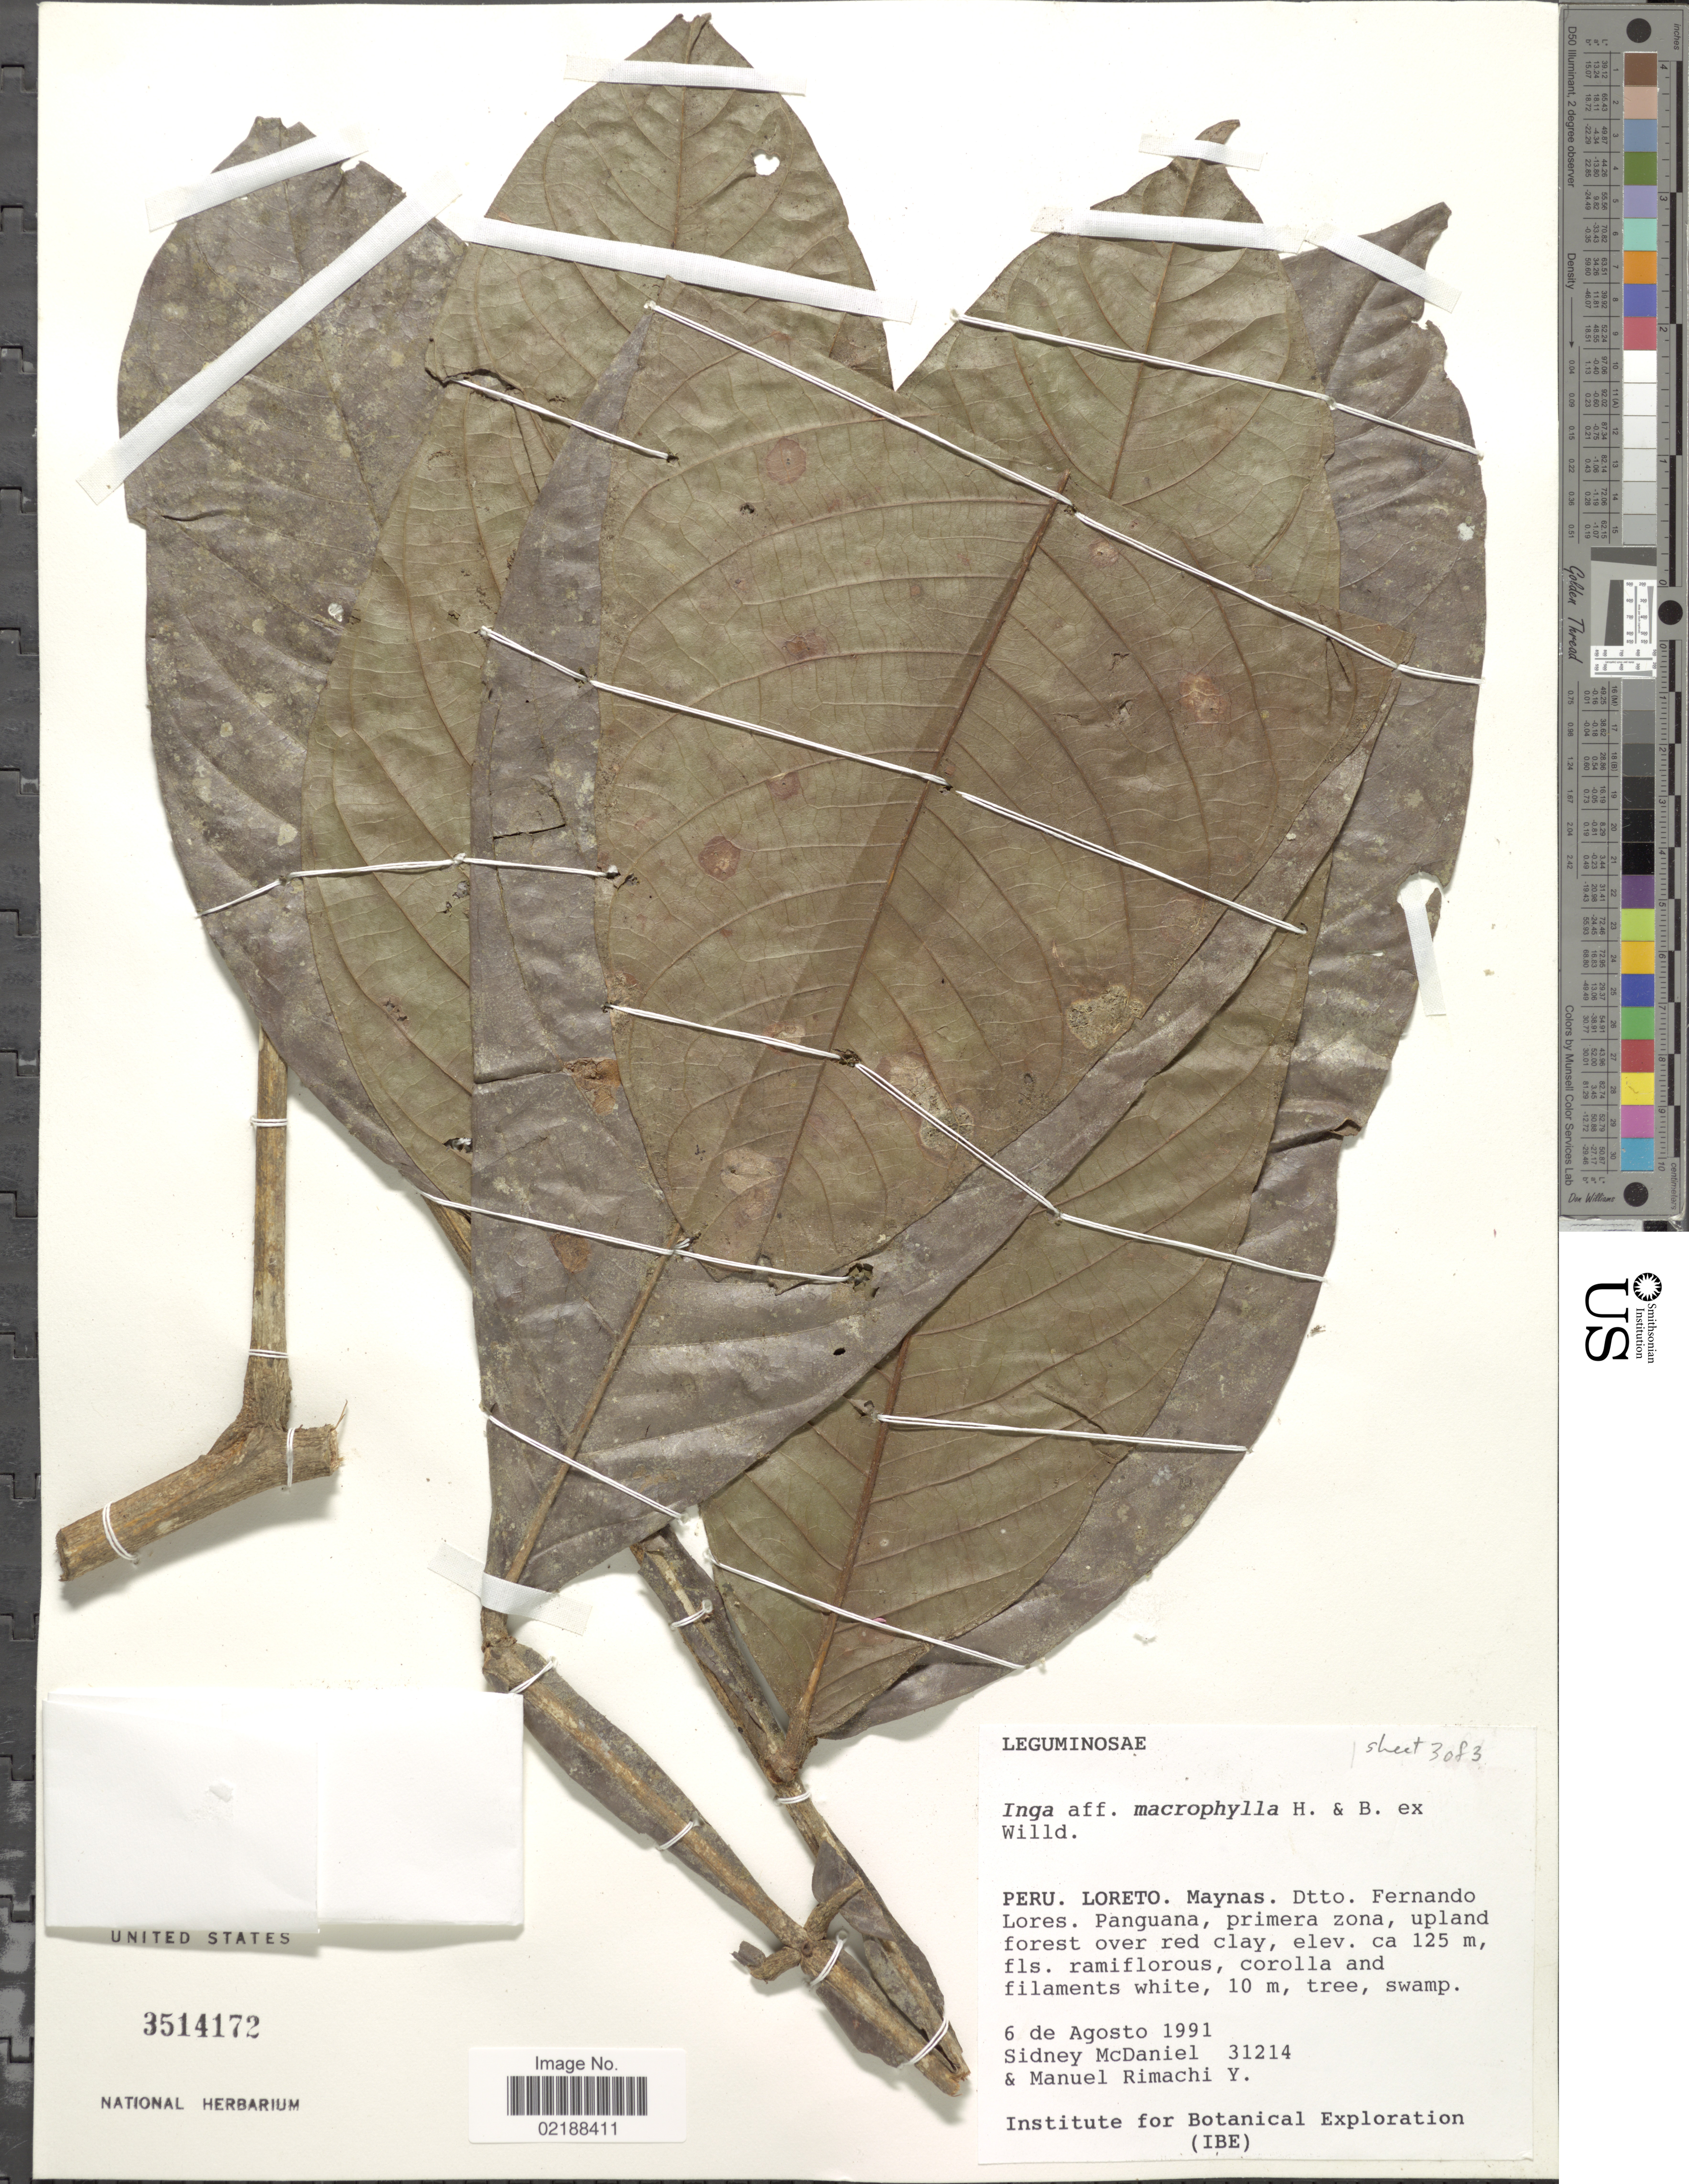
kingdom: Plantae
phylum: Tracheophyta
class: Magnoliopsida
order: Fabales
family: Fabaceae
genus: Inga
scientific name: Inga macrophylla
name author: Humb. & Bonpl. ex Willd.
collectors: S. McDaniel & M. Rimachi Y.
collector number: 31214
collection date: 1991-08-06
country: Peru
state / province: Loreto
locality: Maynas. Dtto. Fernando Lores. Panguana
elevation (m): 125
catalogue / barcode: US 3514172